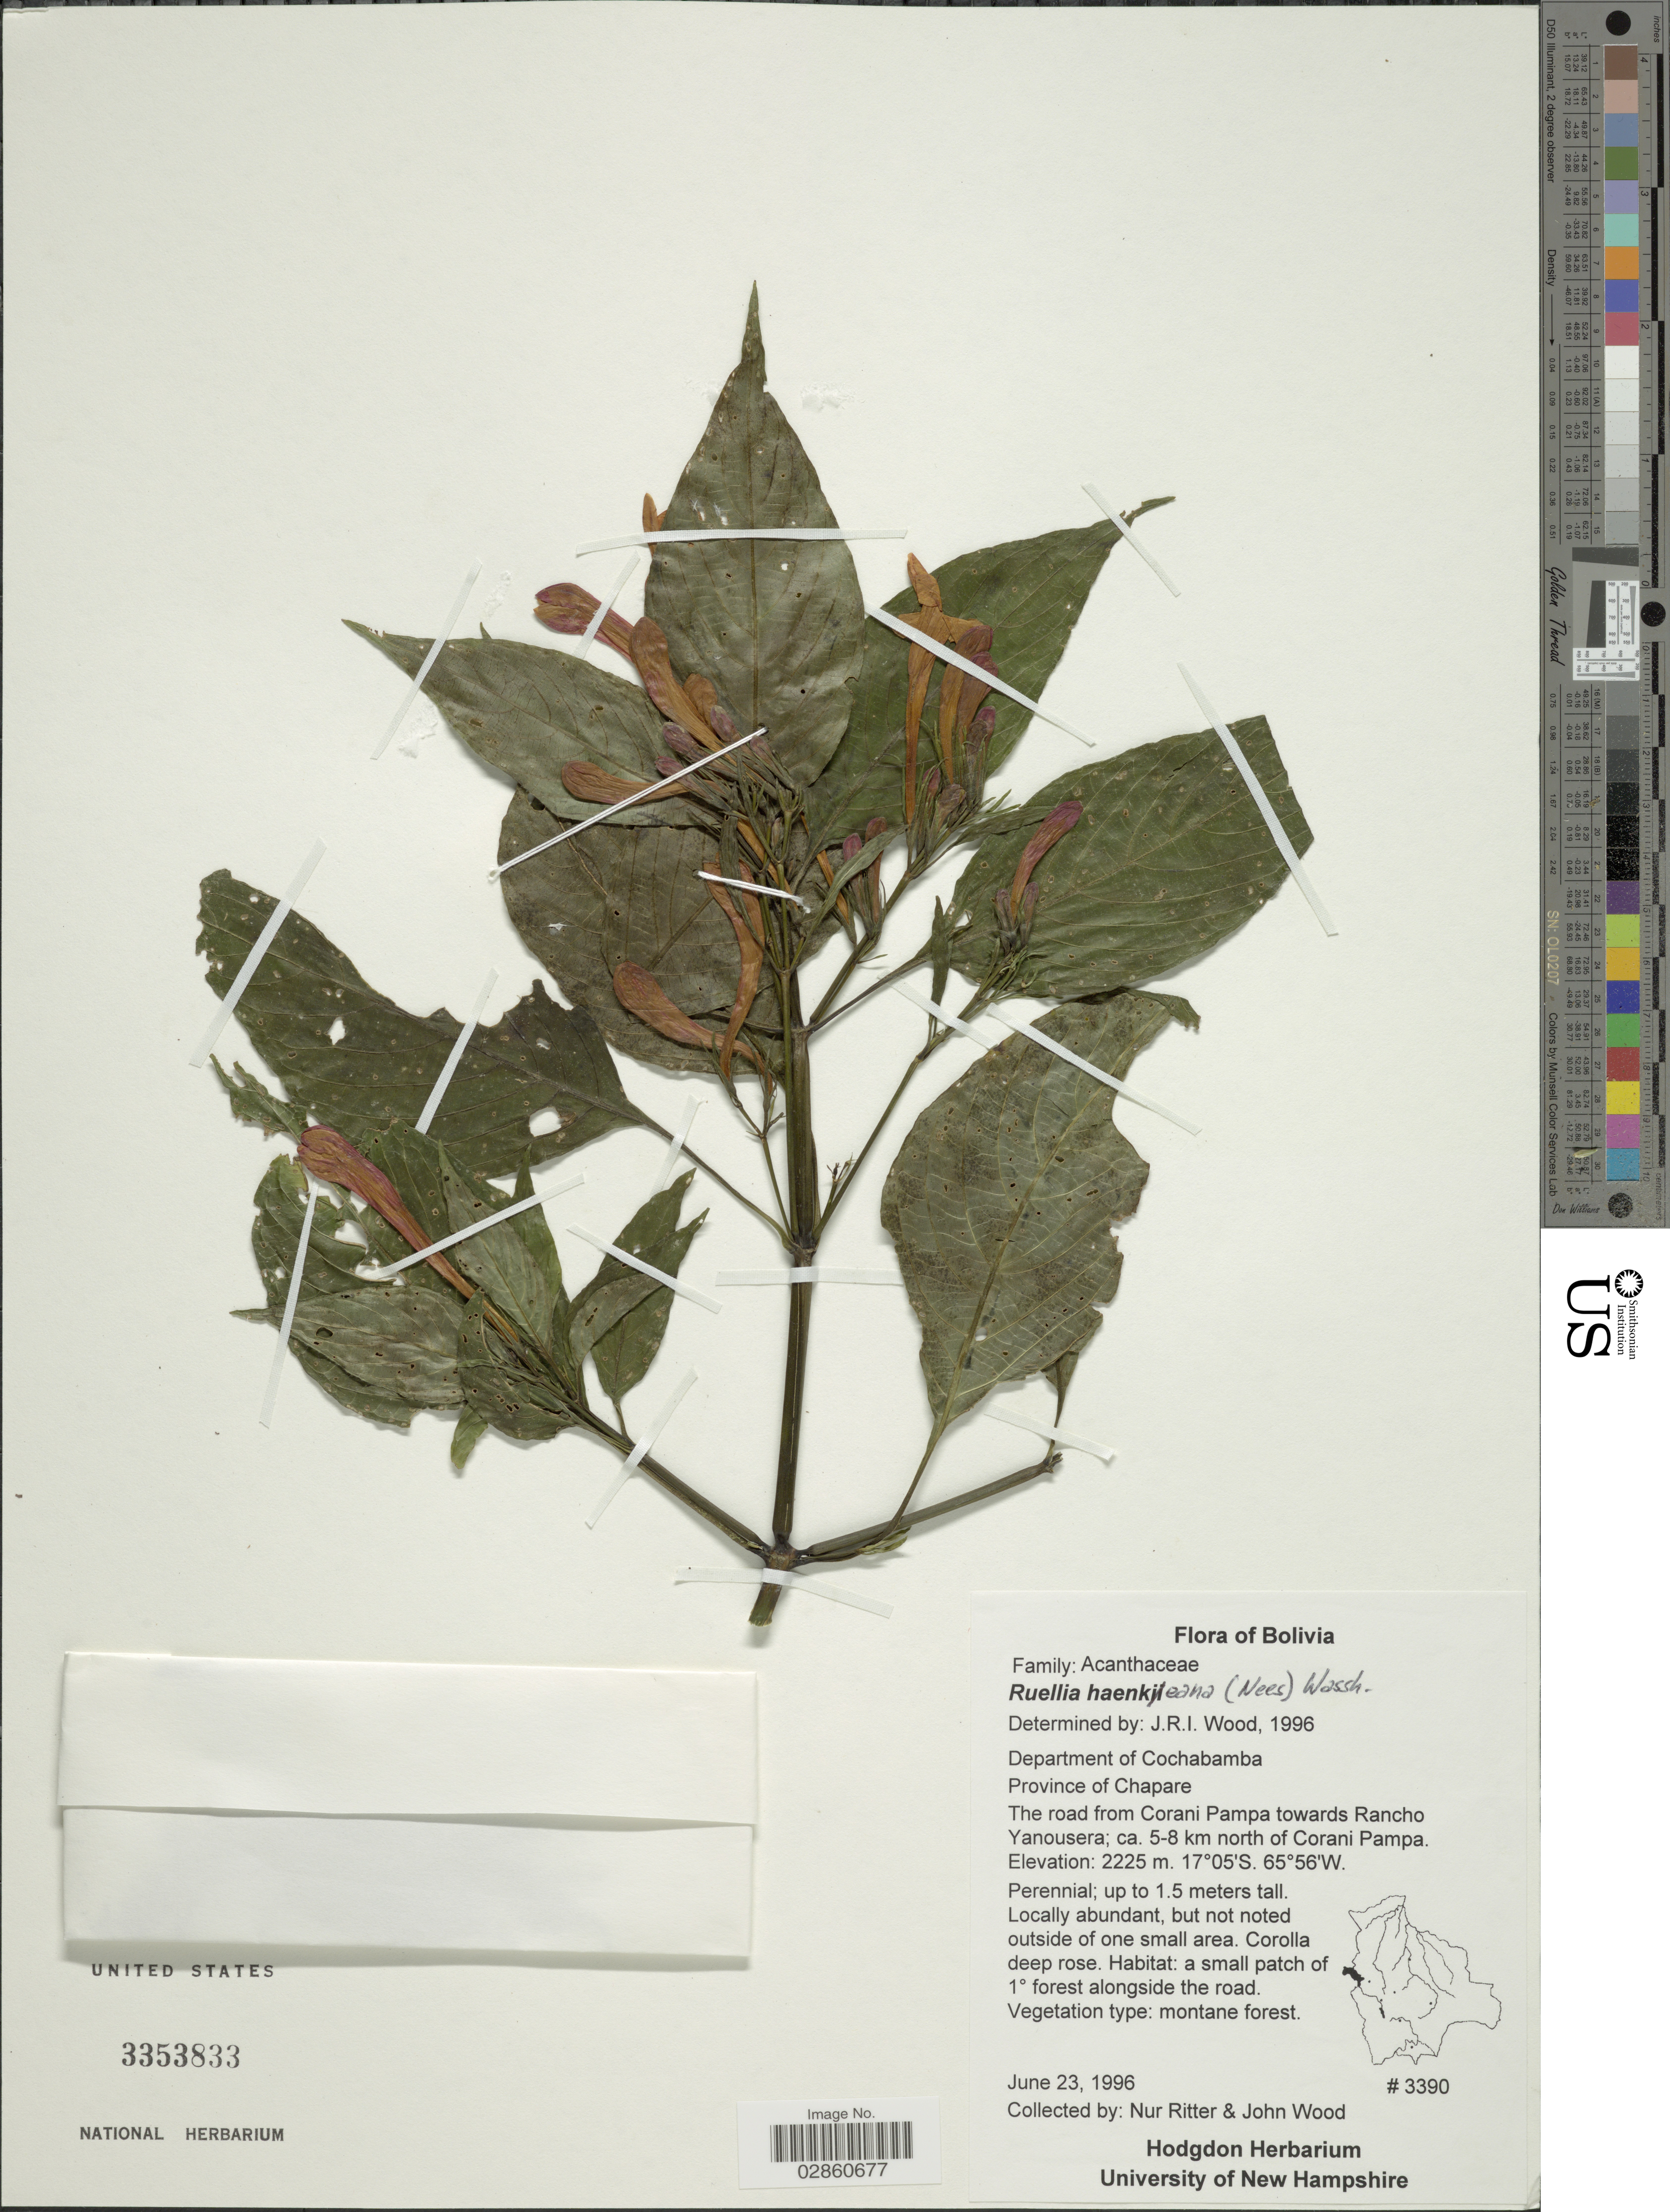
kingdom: Plantae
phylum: Tracheophyta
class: Magnoliopsida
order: Lamiales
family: Acanthaceae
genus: Ruellia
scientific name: Ruellia haenkeana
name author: (Nees) Wassh.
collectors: N. Ritter & J. Wood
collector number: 3390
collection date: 1996-06-23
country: Bolivia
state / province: Cochabamba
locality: Department of Cochabamba. Province of Chapare. The road from Corani Pampa towards Rancho Yanousera; ca. 5-8 km north of Corani Pampa.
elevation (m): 2225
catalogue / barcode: US 3353833